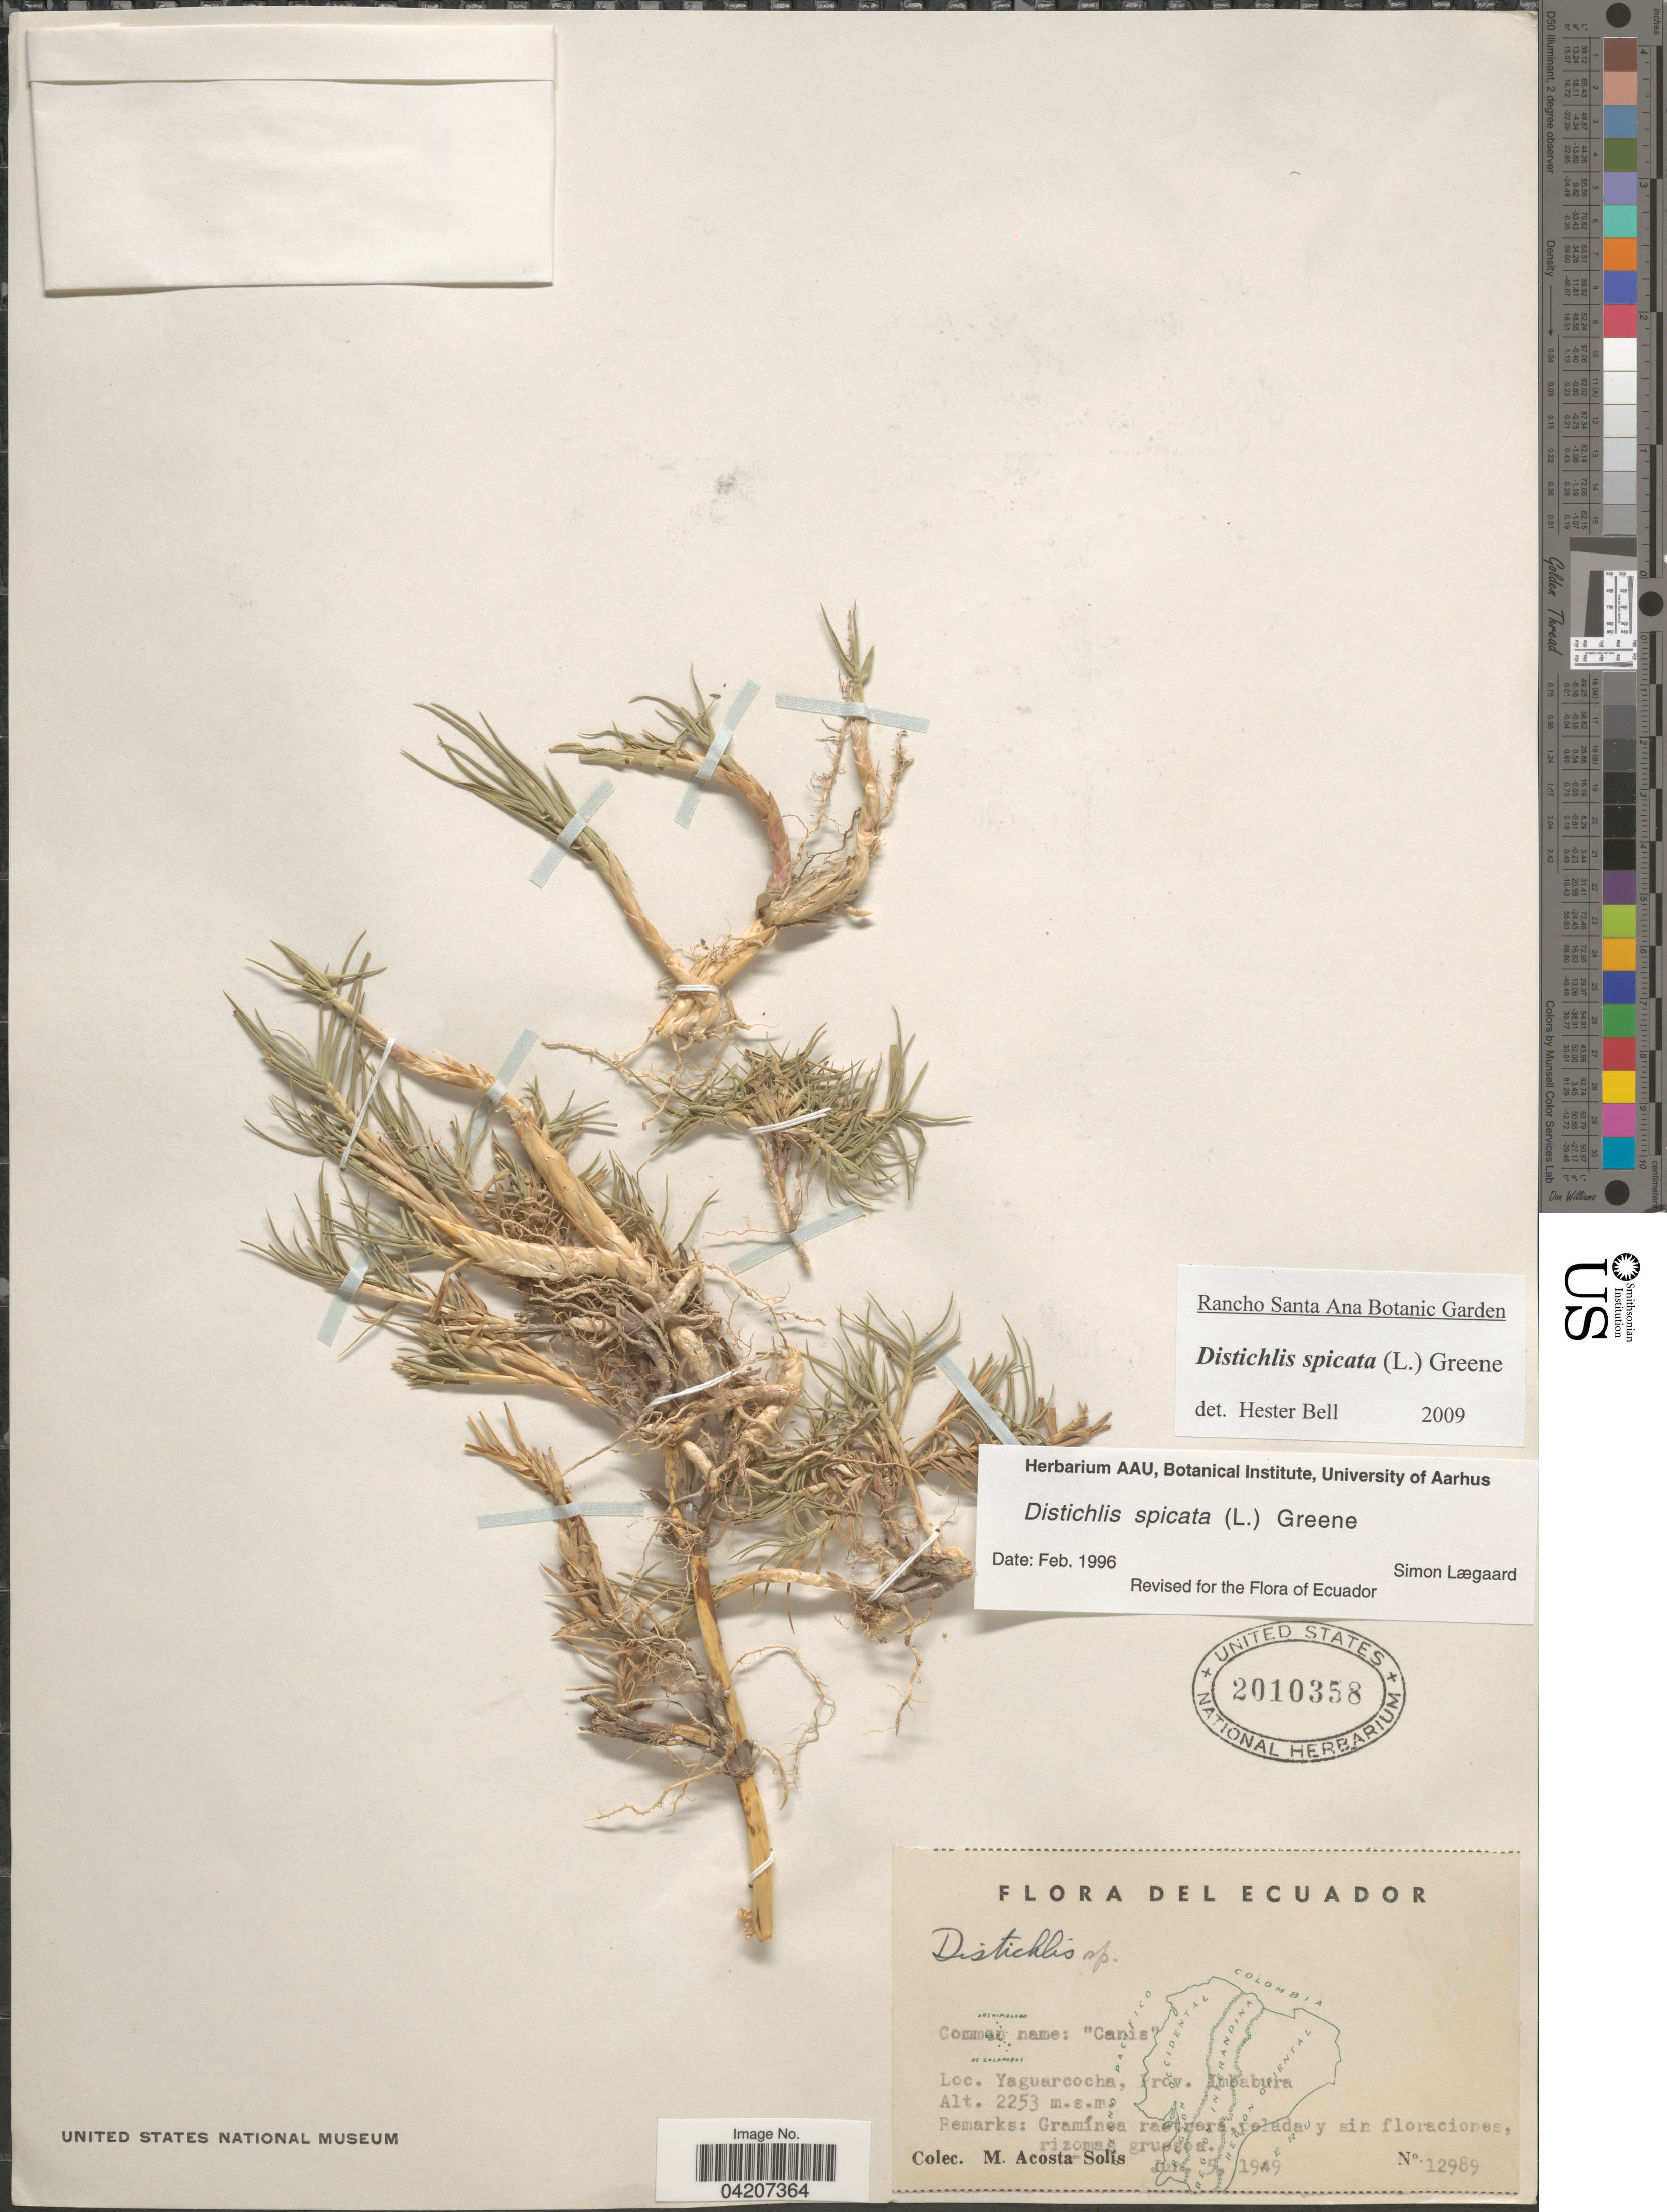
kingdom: Plantae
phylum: Tracheophyta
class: Liliopsida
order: Poales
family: Poaceae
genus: Distichlis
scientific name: Distichlis spicata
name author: (L.) Greene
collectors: M. Acosta Solis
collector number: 12989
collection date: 1949-06-05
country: Ecuador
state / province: Imbabura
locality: Yaguarcocha.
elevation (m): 2253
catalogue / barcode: US 2010358